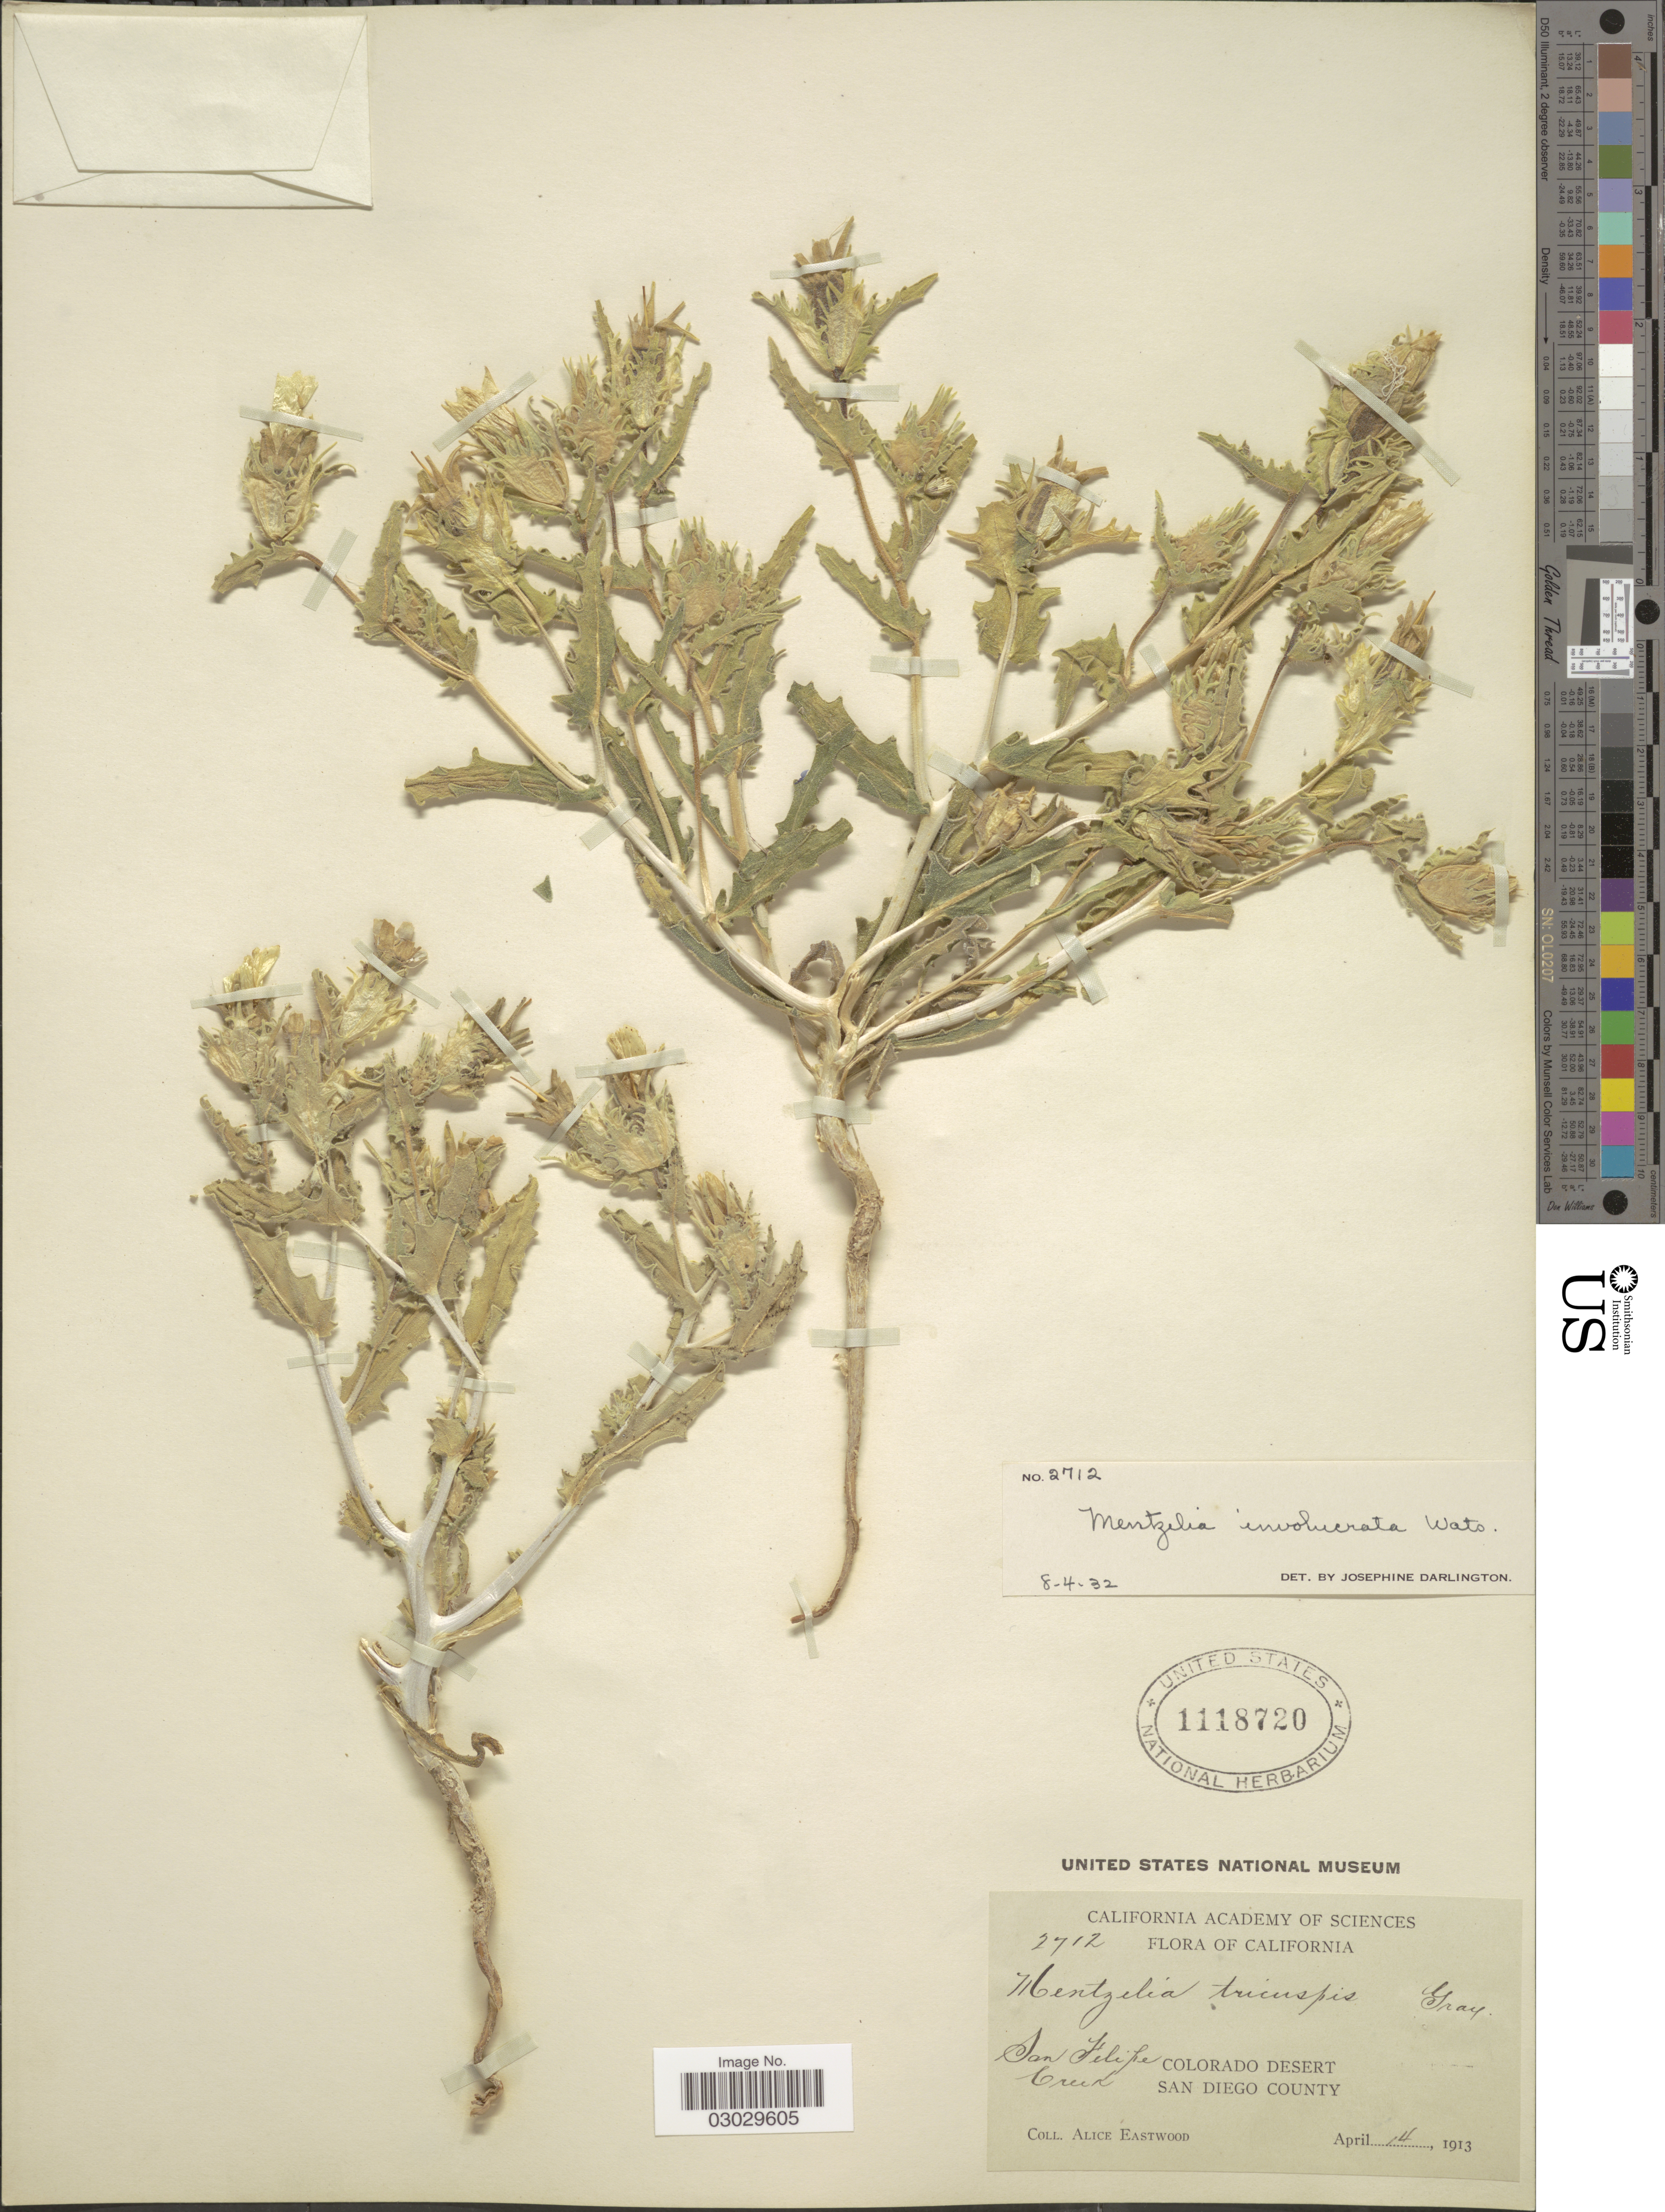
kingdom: Plantae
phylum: Tracheophyta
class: Magnoliopsida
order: Cornales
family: Loasaceae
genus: Mentzelia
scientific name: Mentzelia involucrata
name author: S. Watson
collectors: A. Eastwood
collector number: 2712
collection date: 1913-04-14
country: United States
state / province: California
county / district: San Diego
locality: San Felipe Creek, Colorado Desert, San Diego County.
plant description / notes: Fruit temporarily sampled for micro-CT scanning.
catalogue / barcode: US 1118720